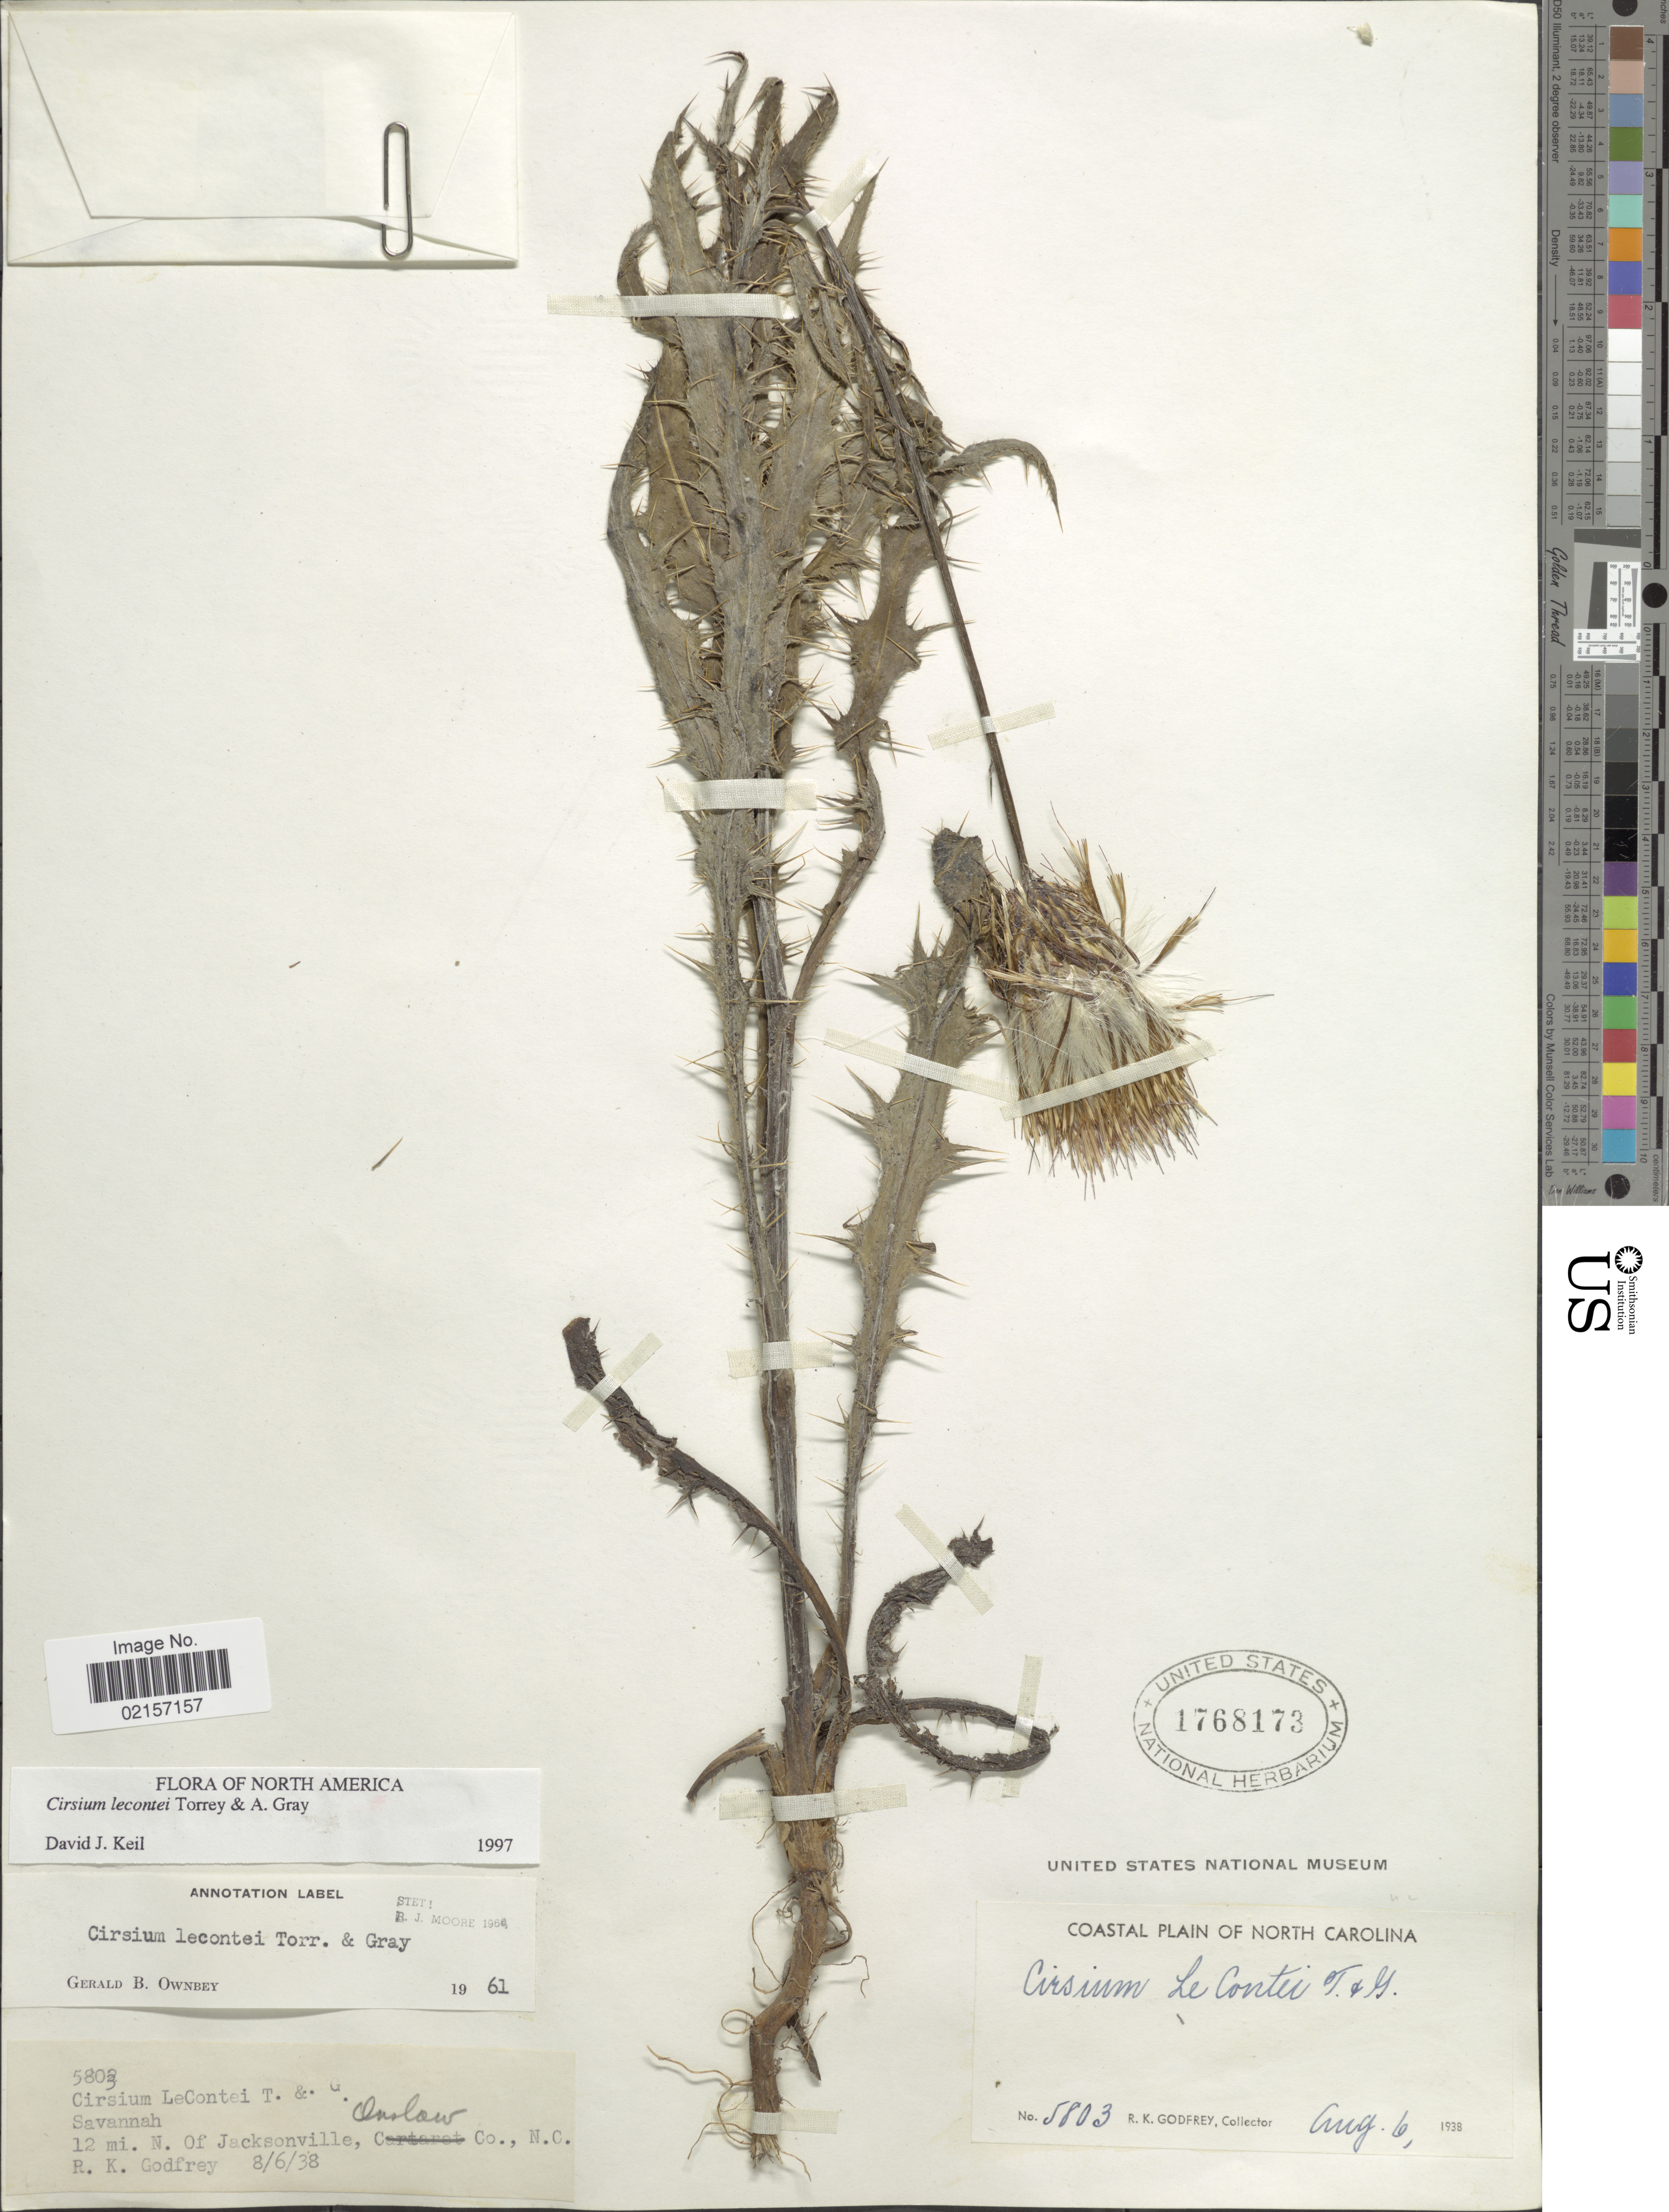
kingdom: Plantae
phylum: Tracheophyta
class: Magnoliopsida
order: Asterales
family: Asteraceae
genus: Cirsium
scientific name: Cirsium lecontei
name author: Torr. & A. Gray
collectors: R. K. Godfrey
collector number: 5803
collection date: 1938-08-06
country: United States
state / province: North Carolina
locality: Coastal Plain of North Carolina, Savannah, 12 mi. N. of Jacksonville, Onslow Co.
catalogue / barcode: US 1768173